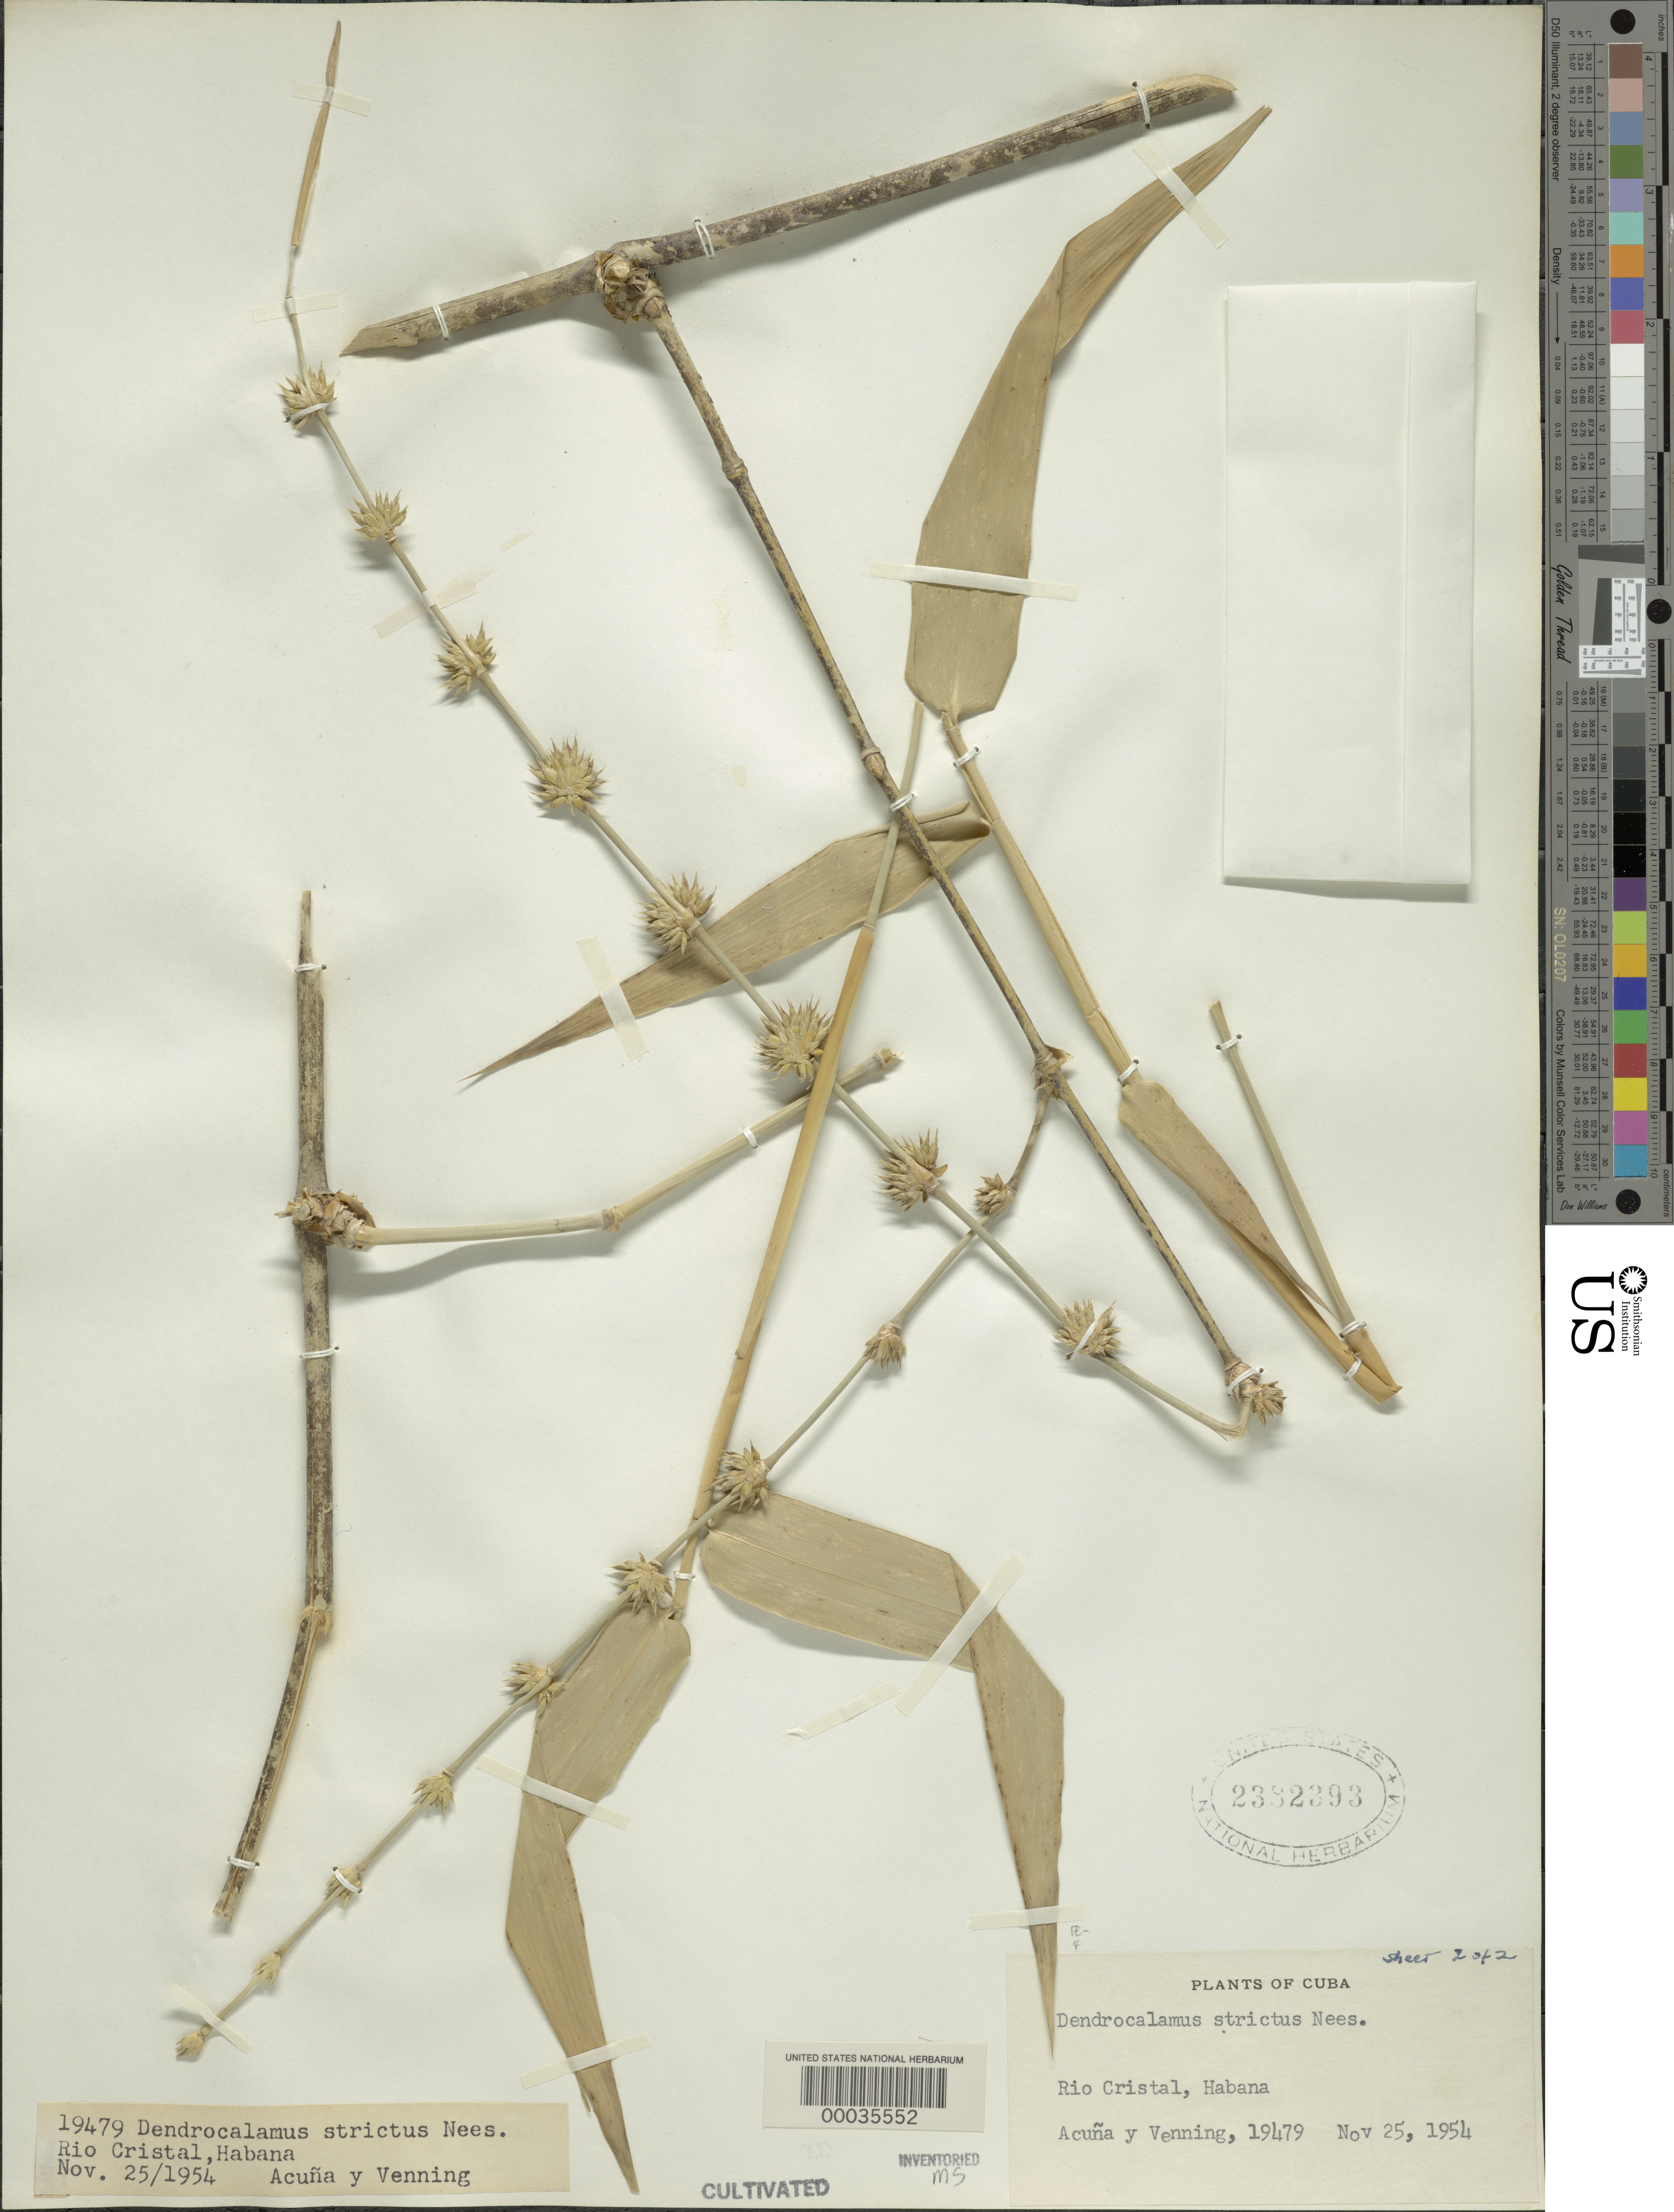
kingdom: Plantae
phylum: Tracheophyta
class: Liliopsida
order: Poales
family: Poaceae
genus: Dendrocalamus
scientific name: Dendrocalamus strictus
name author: (Roxb.) Nees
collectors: A. Venning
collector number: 19479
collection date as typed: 25 Nov 1954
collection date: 1954-11-25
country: Cuba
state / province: La Habana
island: Greater Antilles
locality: Rio cristal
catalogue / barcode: US 2382393